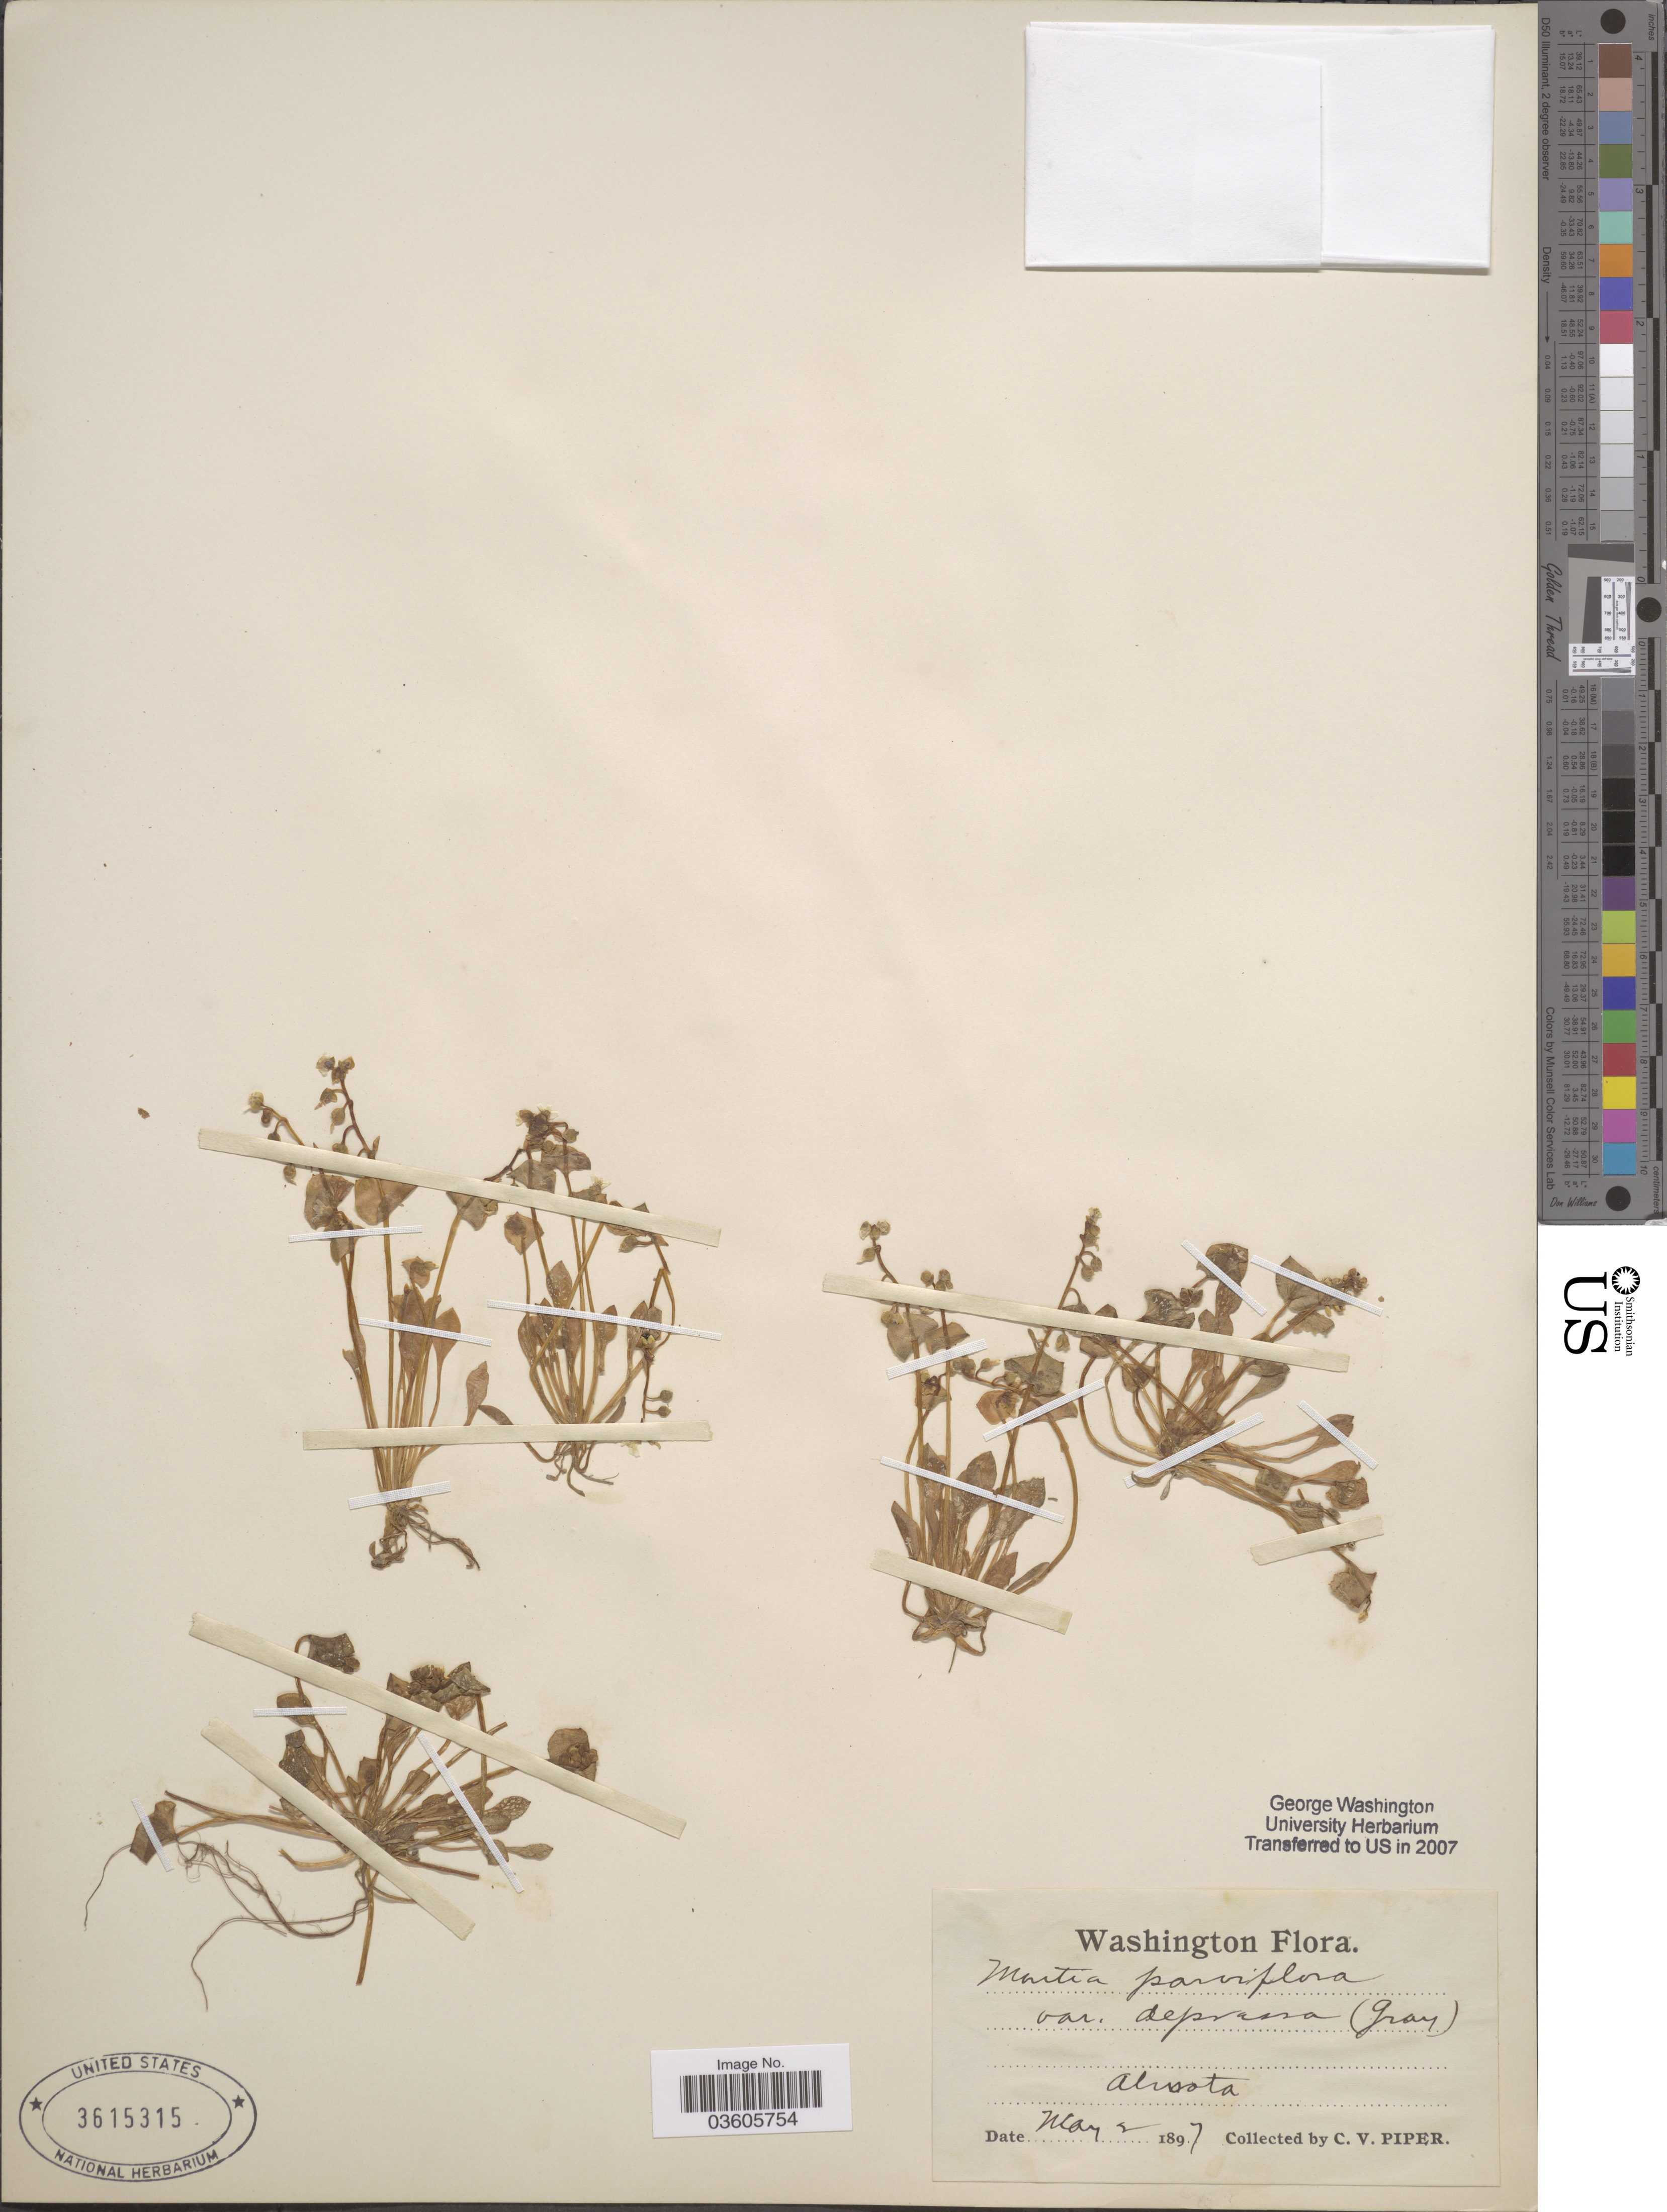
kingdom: Plantae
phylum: Tracheophyta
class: Magnoliopsida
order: Caryophyllales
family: Montiaceae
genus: Montia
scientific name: Montia parvifolia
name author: (Moc. ex DC.) Greene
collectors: C. V. Piper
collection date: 1897-05-02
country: United States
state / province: Washington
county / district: Whitman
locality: Almota.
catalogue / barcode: US 3615315